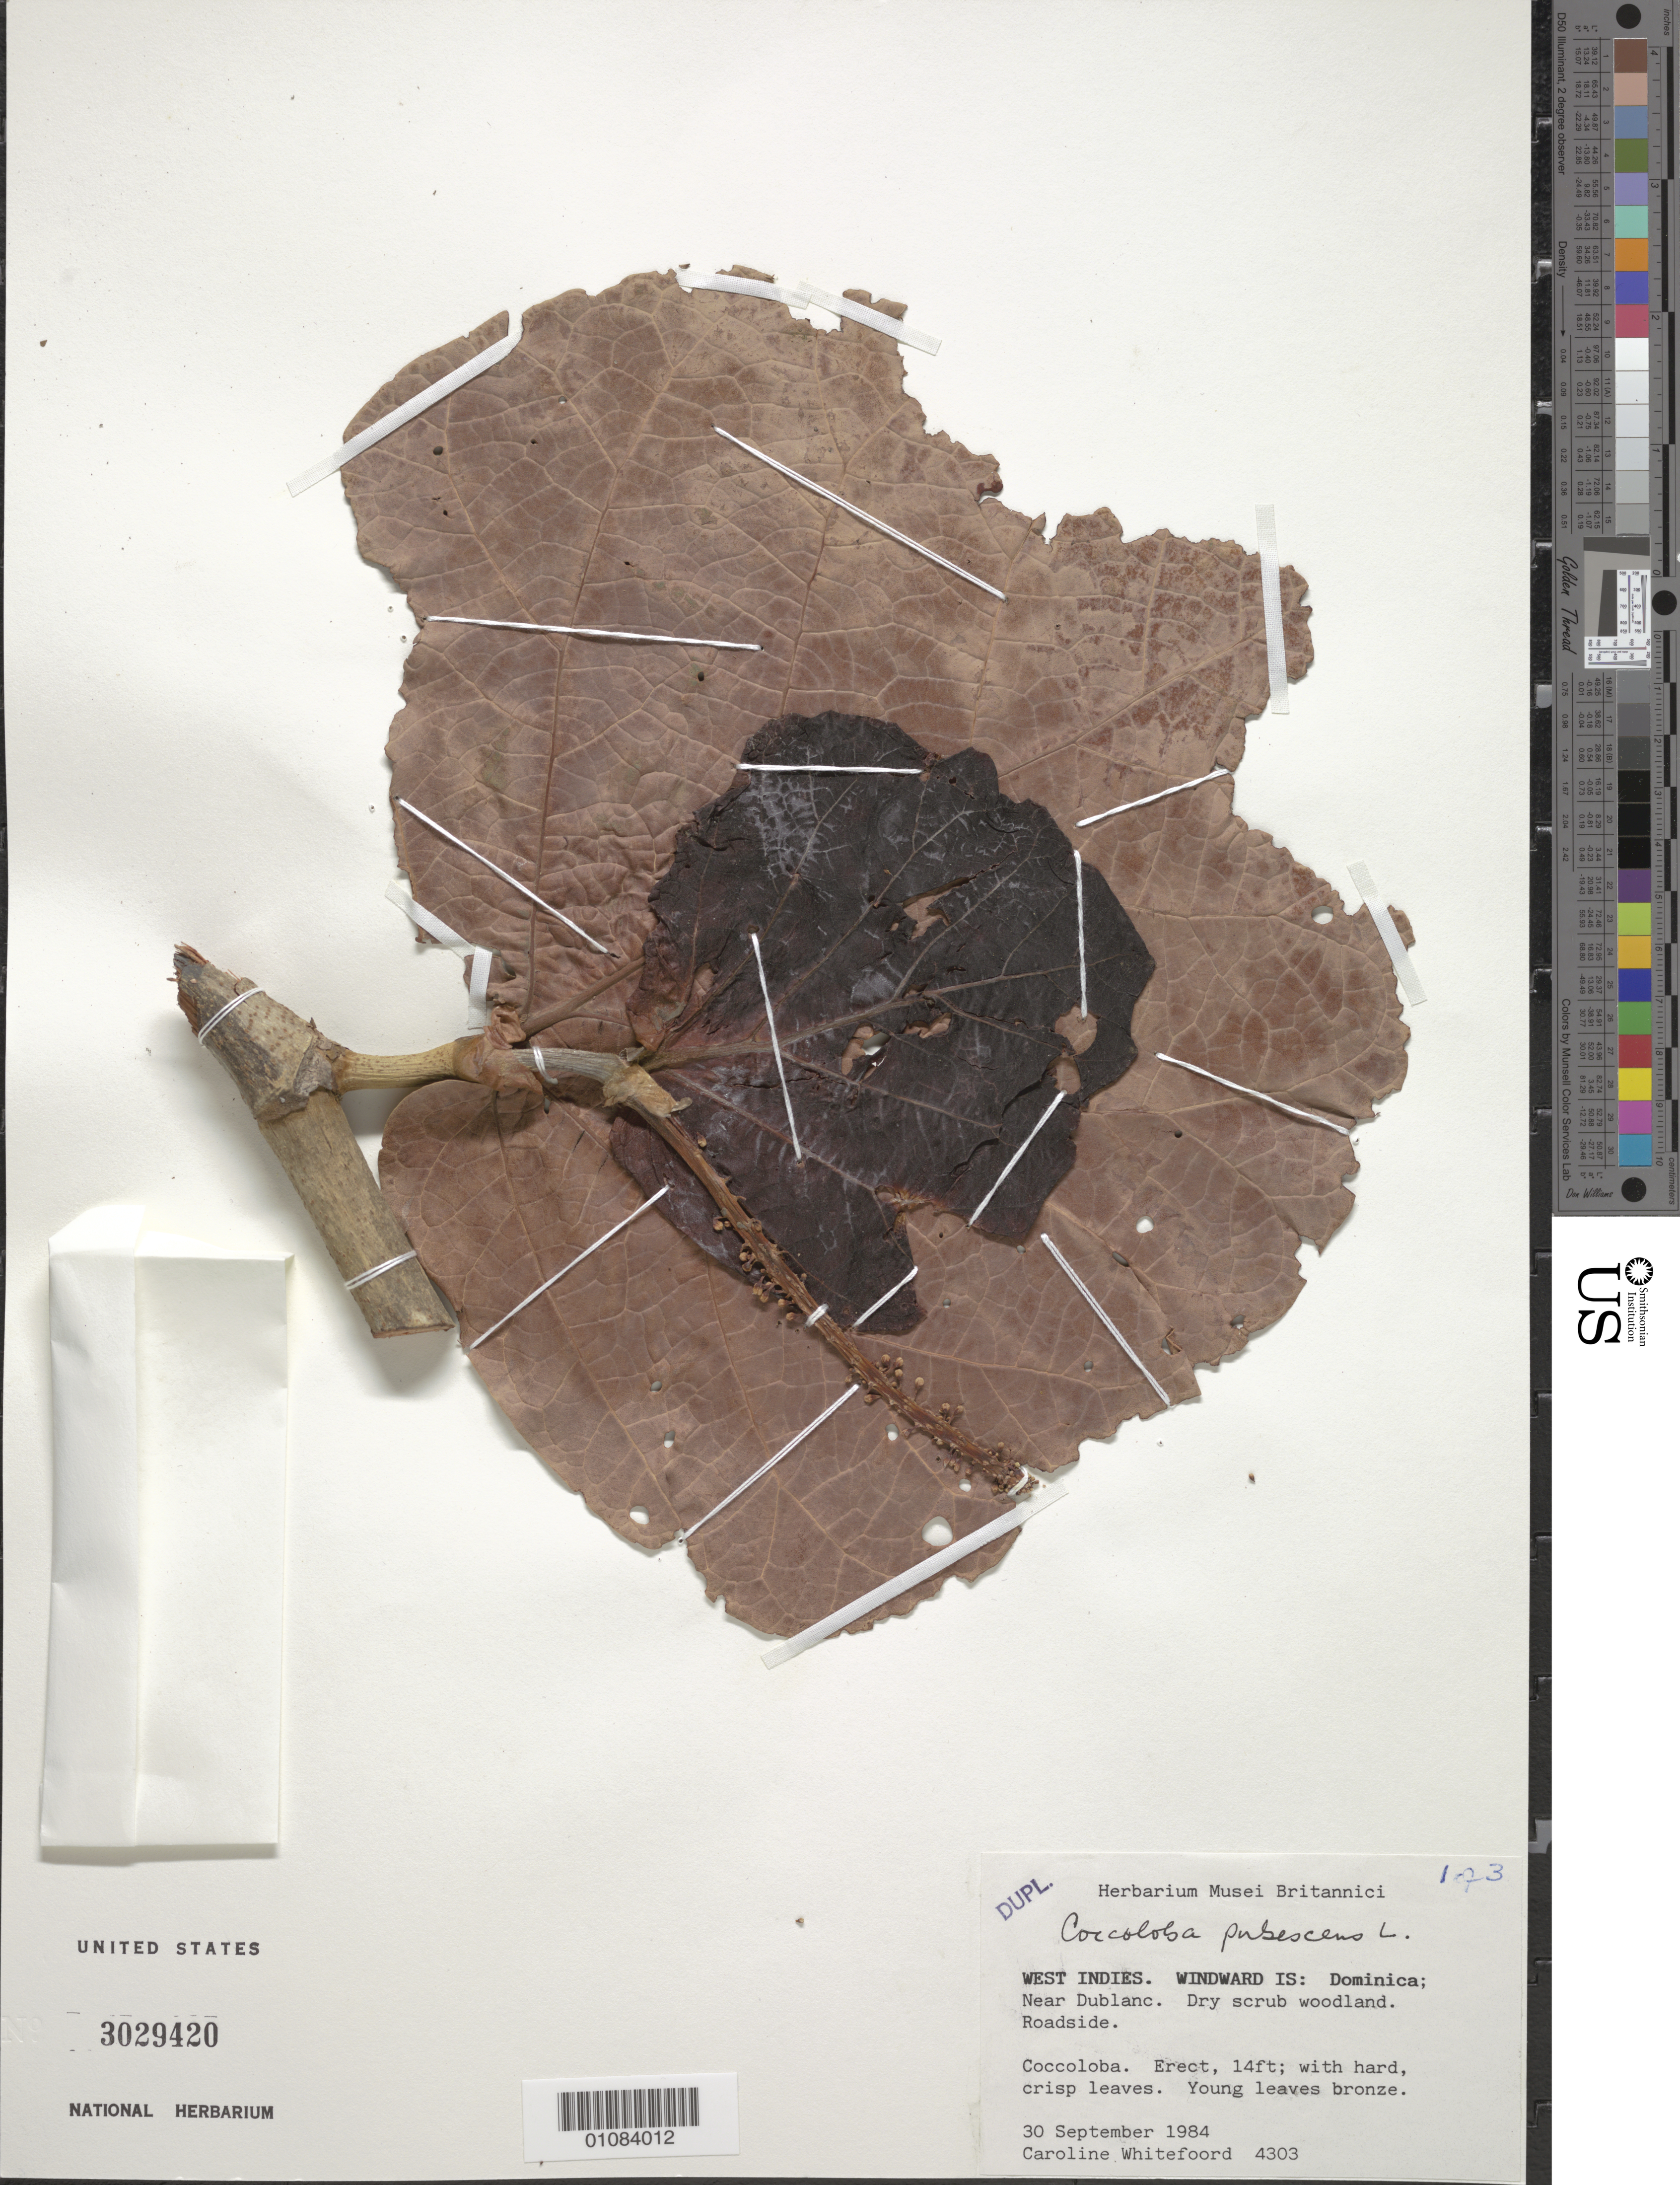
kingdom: Plantae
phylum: Tracheophyta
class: Magnoliopsida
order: Caryophyllales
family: Polygonaceae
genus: Coccoloba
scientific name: Coccoloba pubescens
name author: L.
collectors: C. Whitefoord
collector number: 4303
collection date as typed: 30 Sep 1984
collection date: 1984-09-30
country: Dominica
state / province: St. Peter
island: Dominica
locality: Near Dublanc. Roadside.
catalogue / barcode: US 3029420